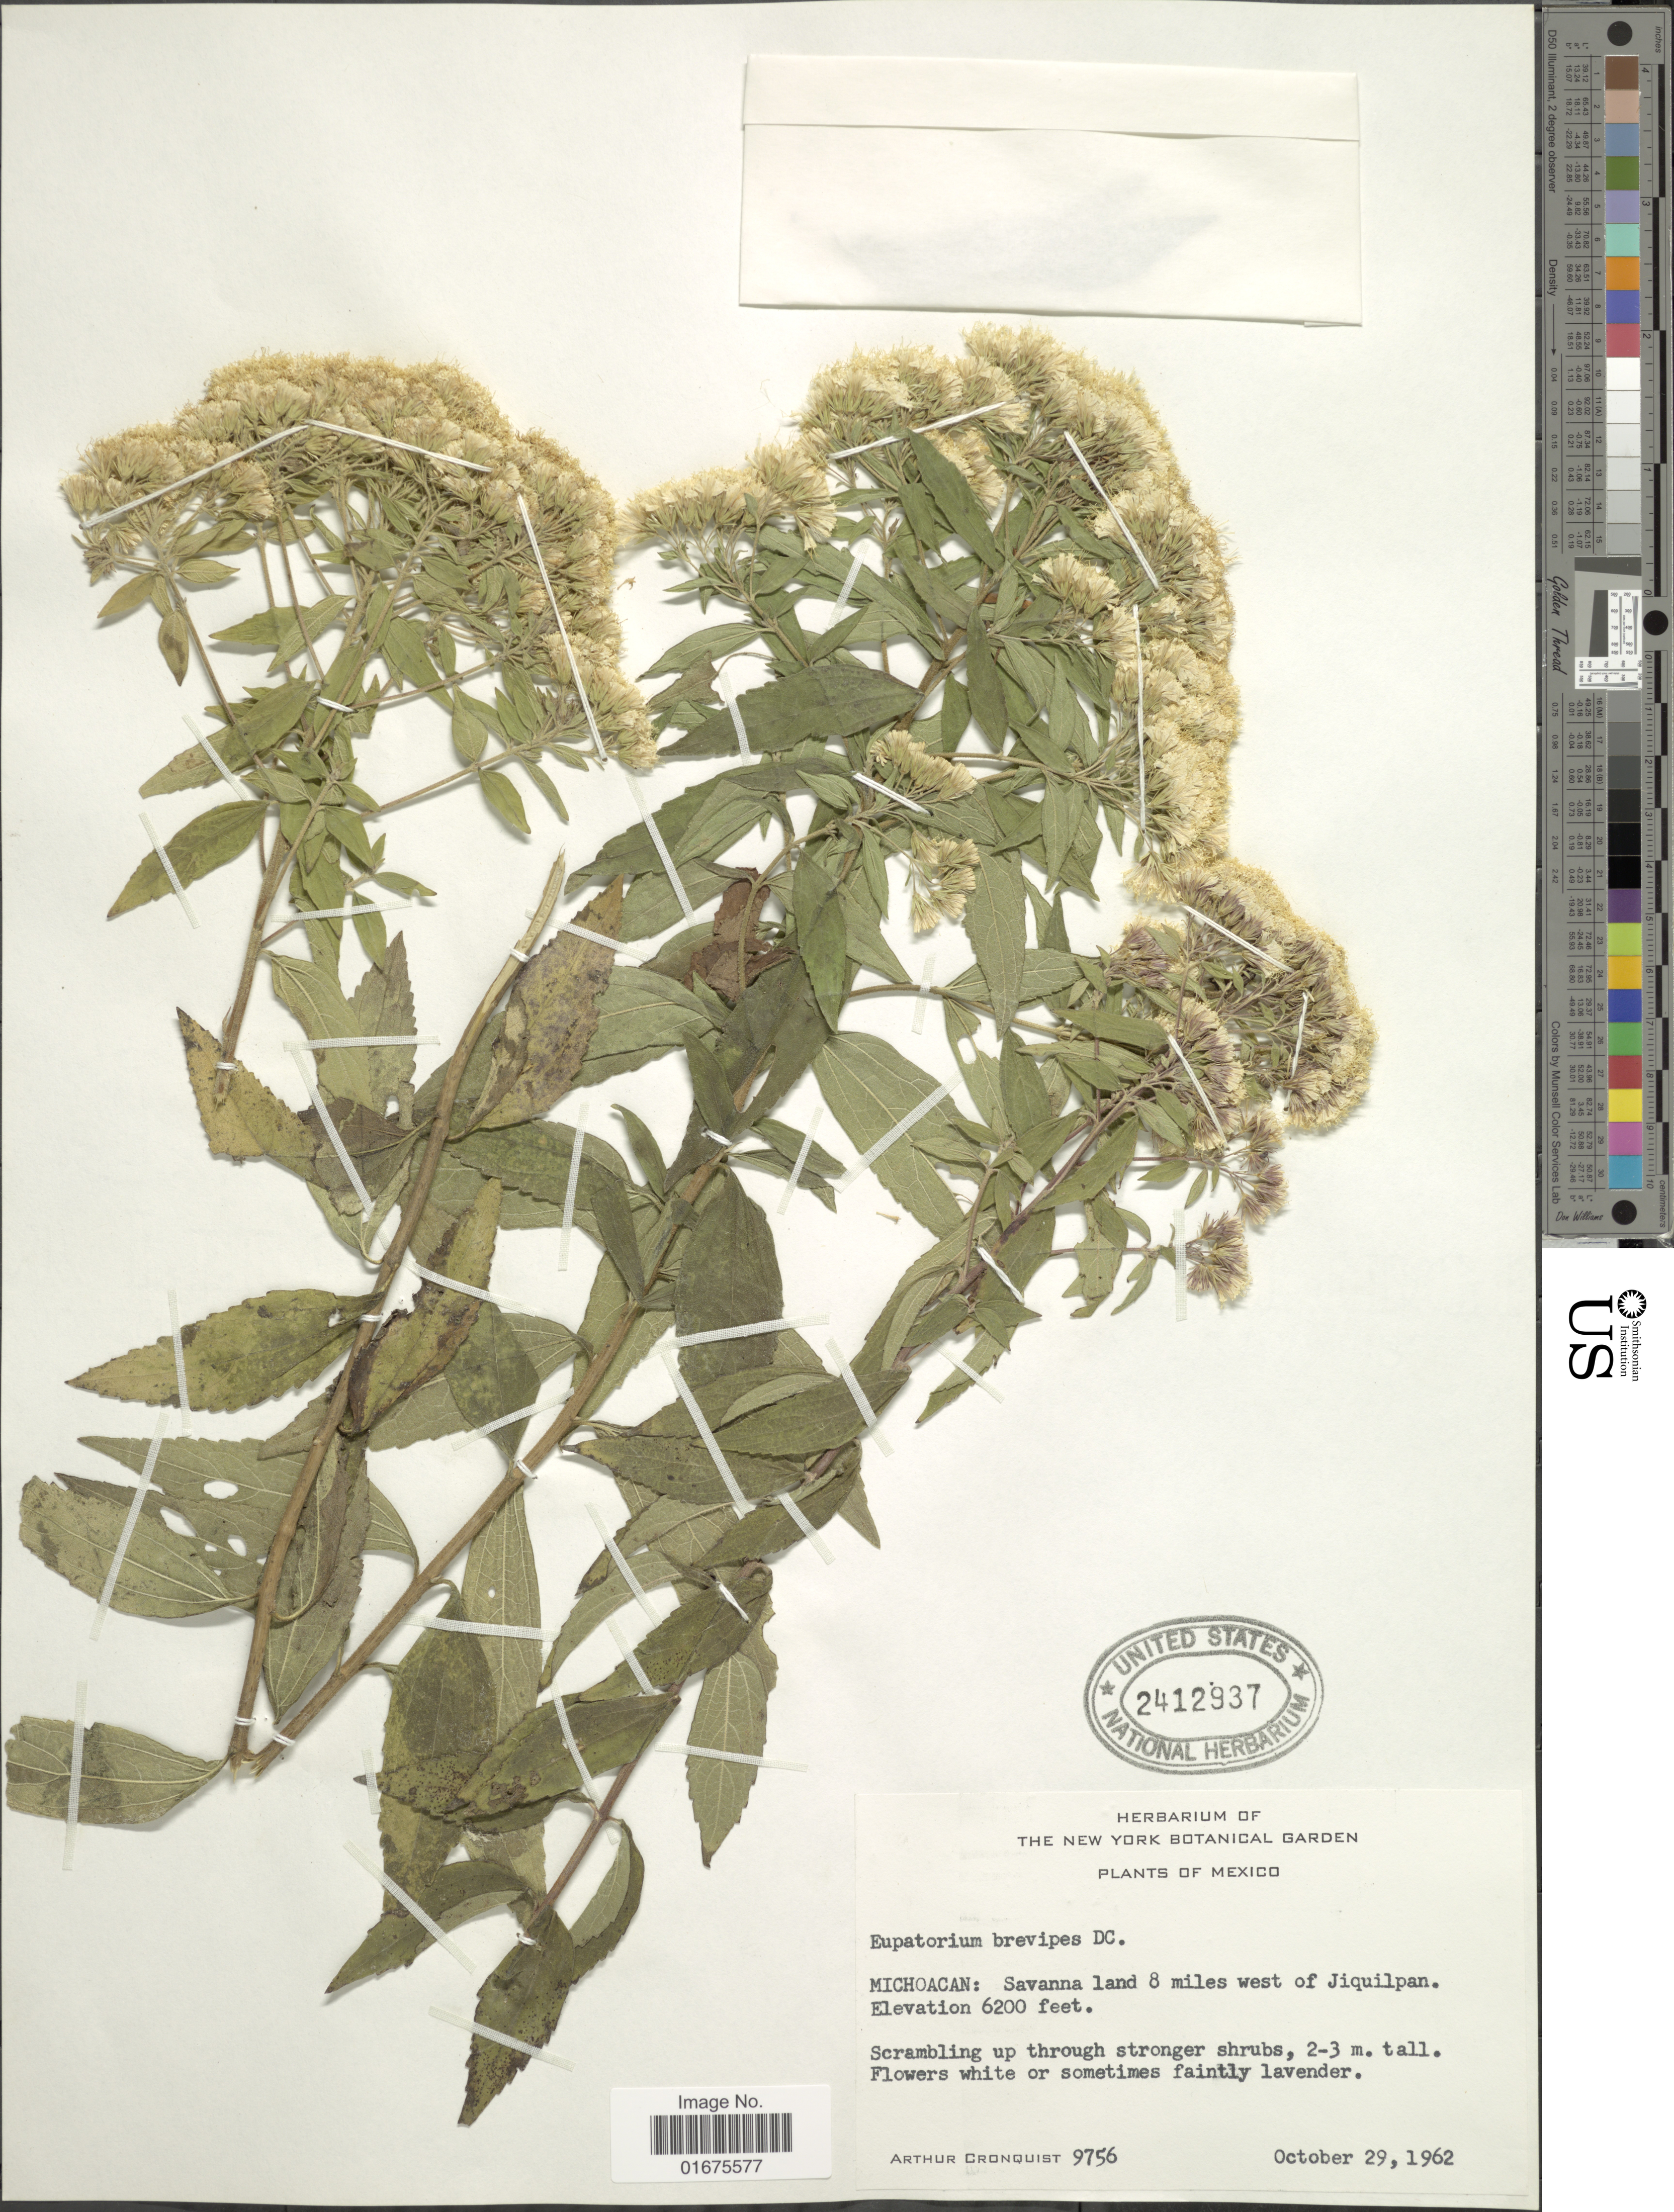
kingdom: Plantae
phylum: Tracheophyta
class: Magnoliopsida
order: Asterales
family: Asteraceae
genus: Ageratina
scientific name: Ageratina brevipes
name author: (DC.) R.M. King & H. Rob.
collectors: A. J. Cronquist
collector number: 9756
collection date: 1962-10-29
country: Mexico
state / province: Michoacán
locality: Savanna land 8 miles west of Jiquilpan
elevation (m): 1890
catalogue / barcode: US 2412937